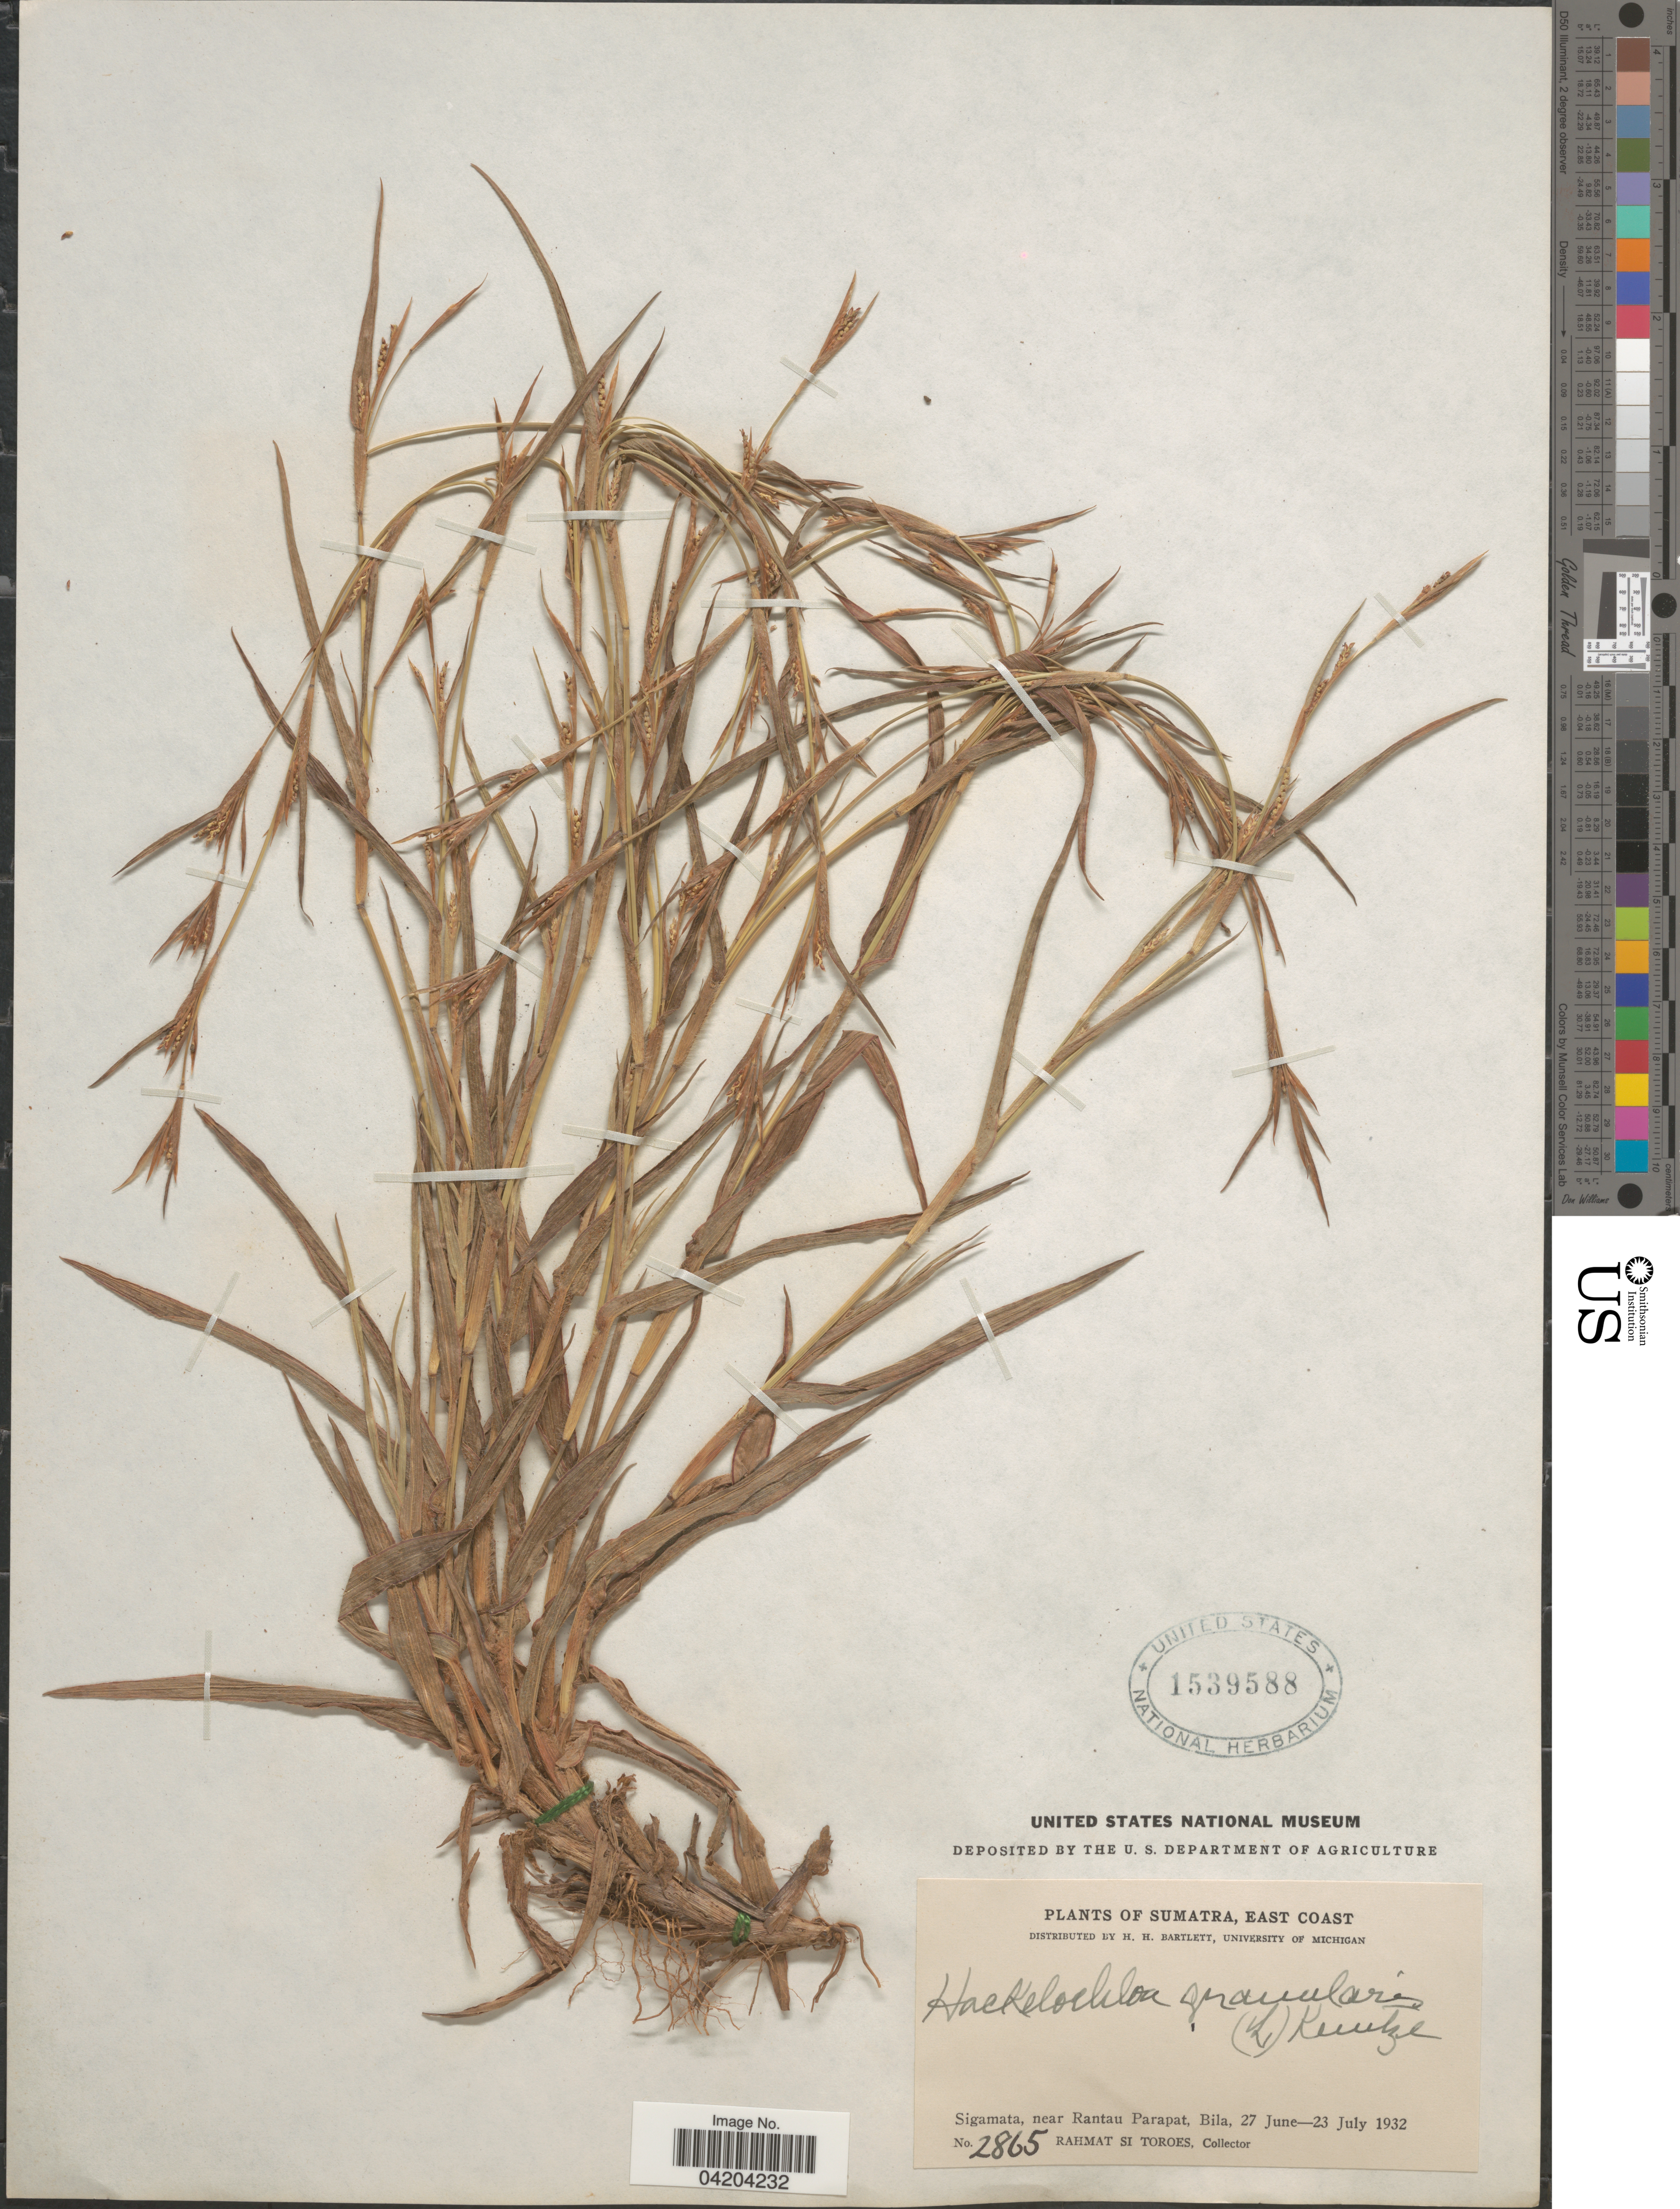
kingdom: Plantae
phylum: Tracheophyta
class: Liliopsida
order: Poales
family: Poaceae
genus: Mnesithea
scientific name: Mnesithea granularis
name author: (L.) de Koning & Sosef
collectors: Rahmat Si Boeea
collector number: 2865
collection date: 1932-06-27/1932-07-23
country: Indonesia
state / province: Sumatra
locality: East Coast. Sigamata, near Rantau Parapat, Bila.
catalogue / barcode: US 1539588